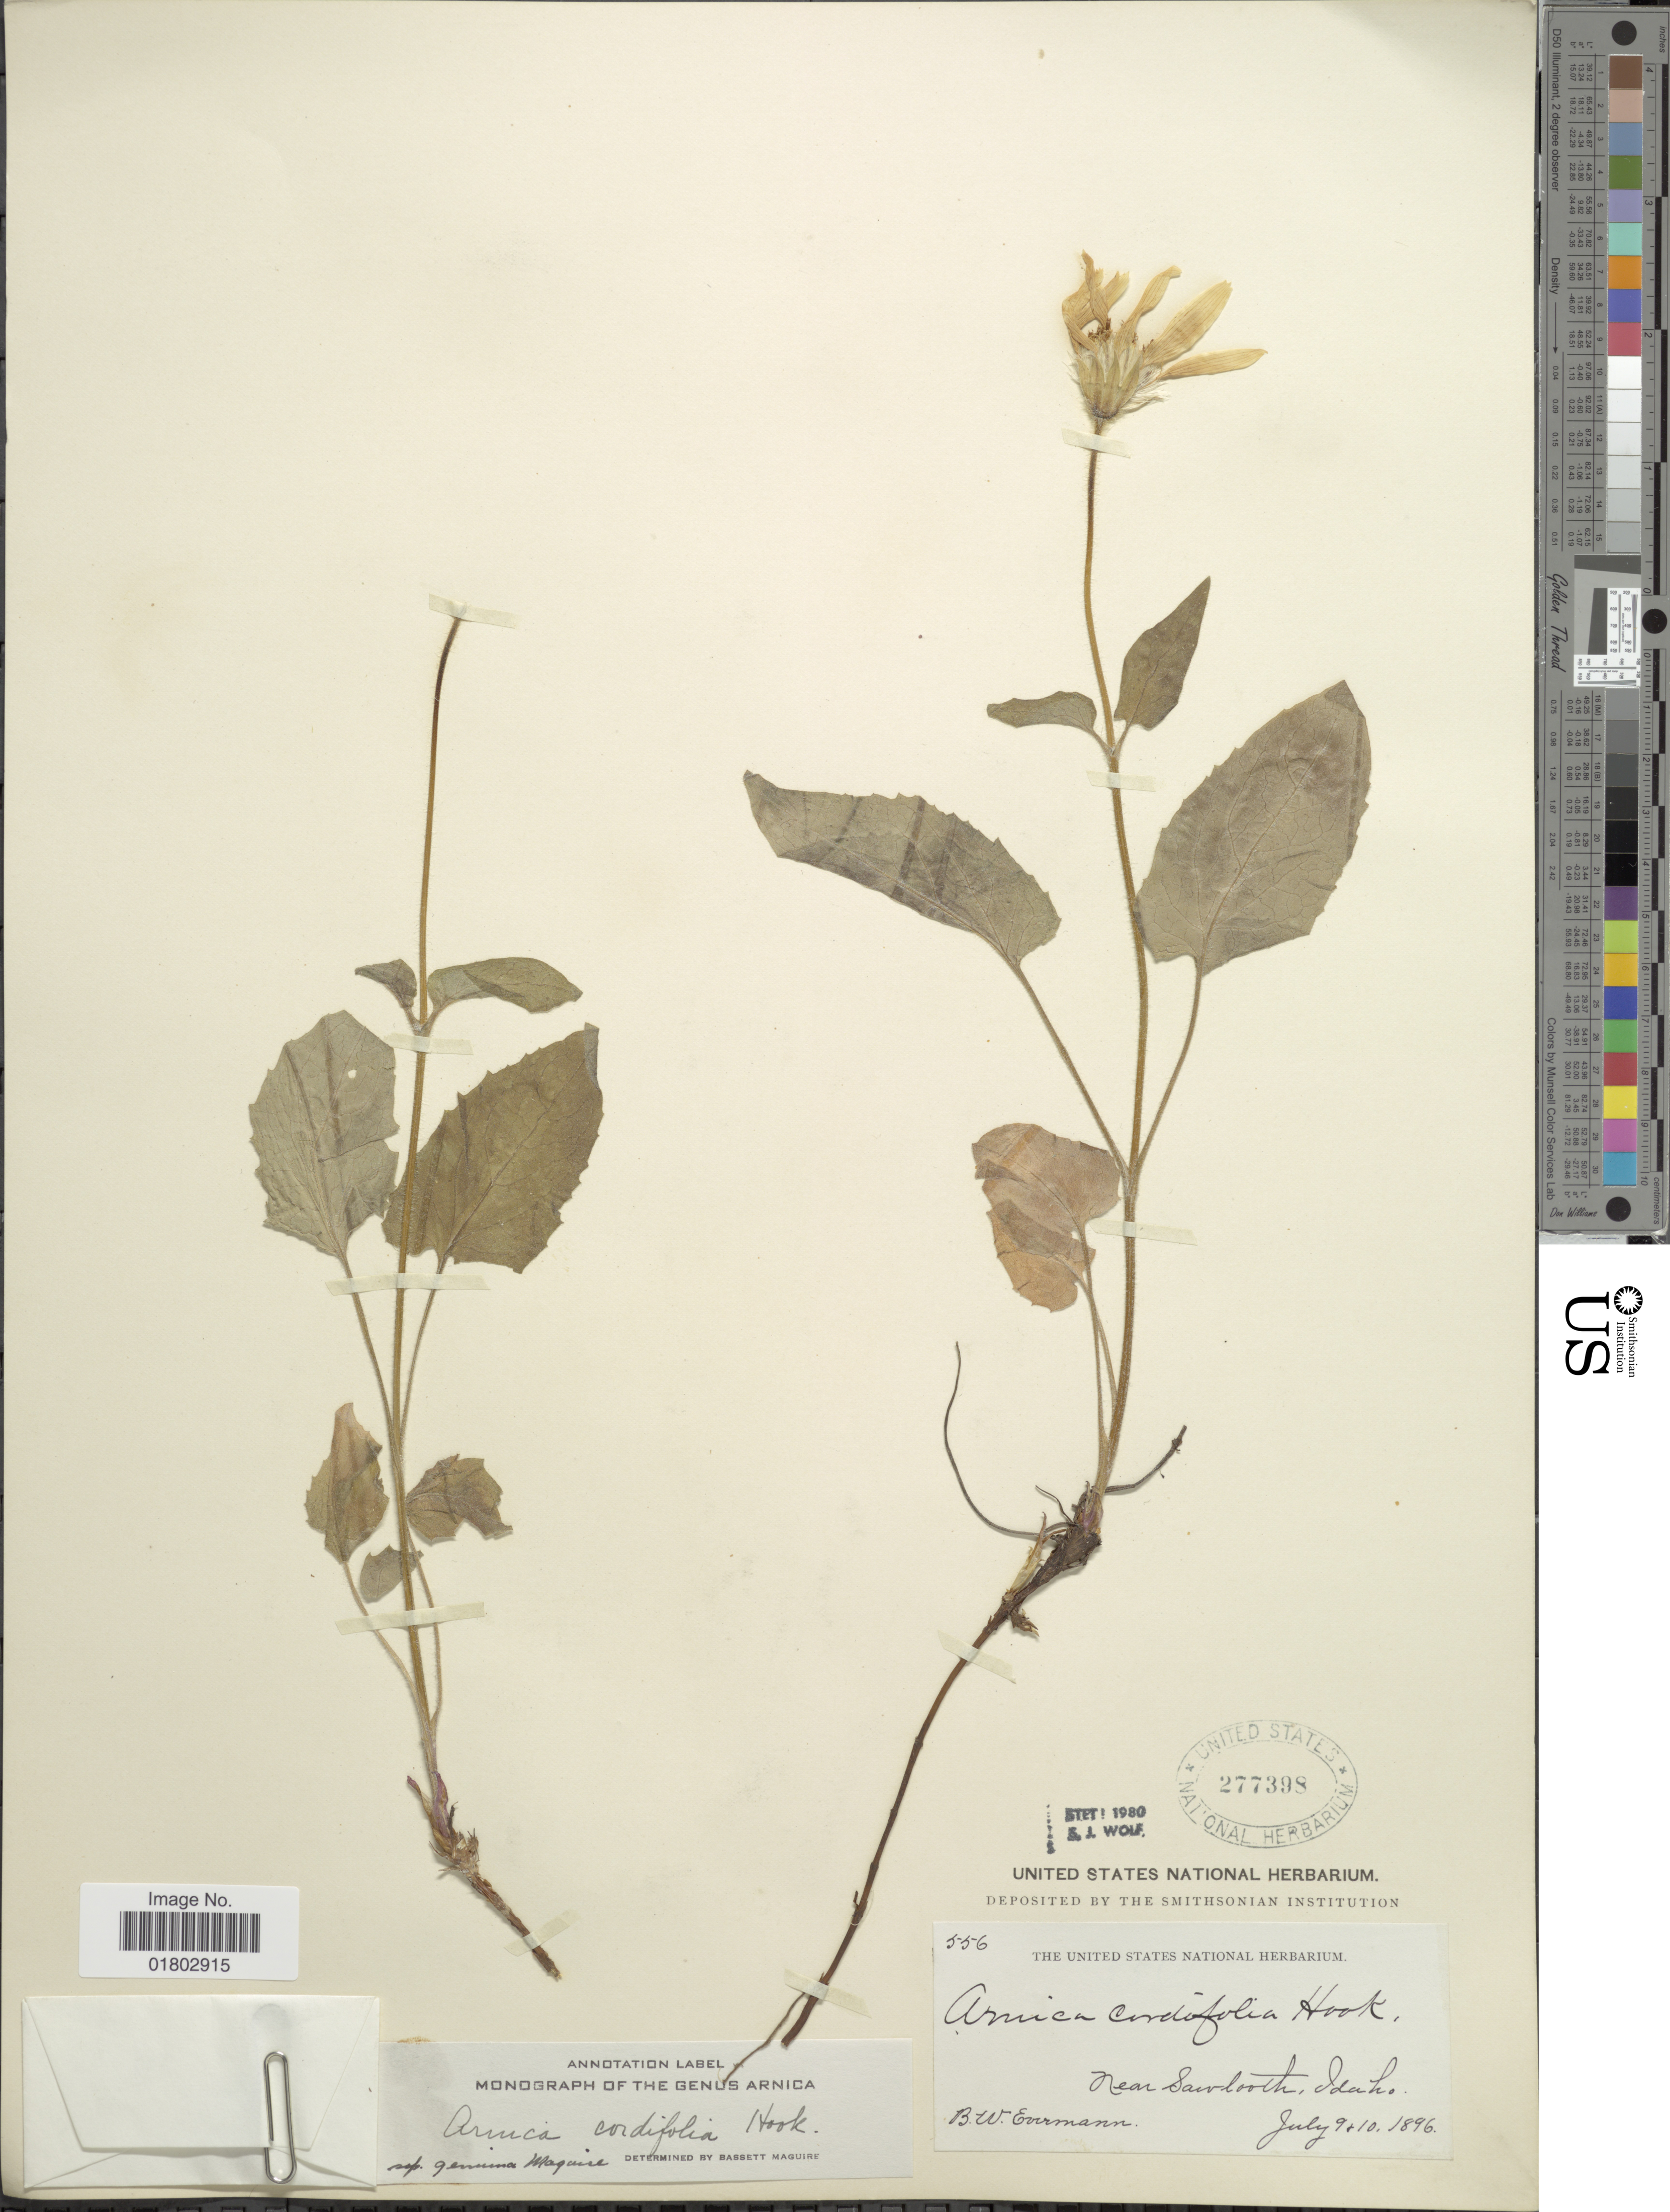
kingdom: Plantae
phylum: Tracheophyta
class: Magnoliopsida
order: Asterales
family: Asteraceae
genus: Arnica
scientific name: Arnica cordifolia subsp. genuina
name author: Maguire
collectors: B. W. Evermann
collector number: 556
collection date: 1896-07-09/1896-07-10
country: United States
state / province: Idaho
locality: Near Sawtooth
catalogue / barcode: US 277398